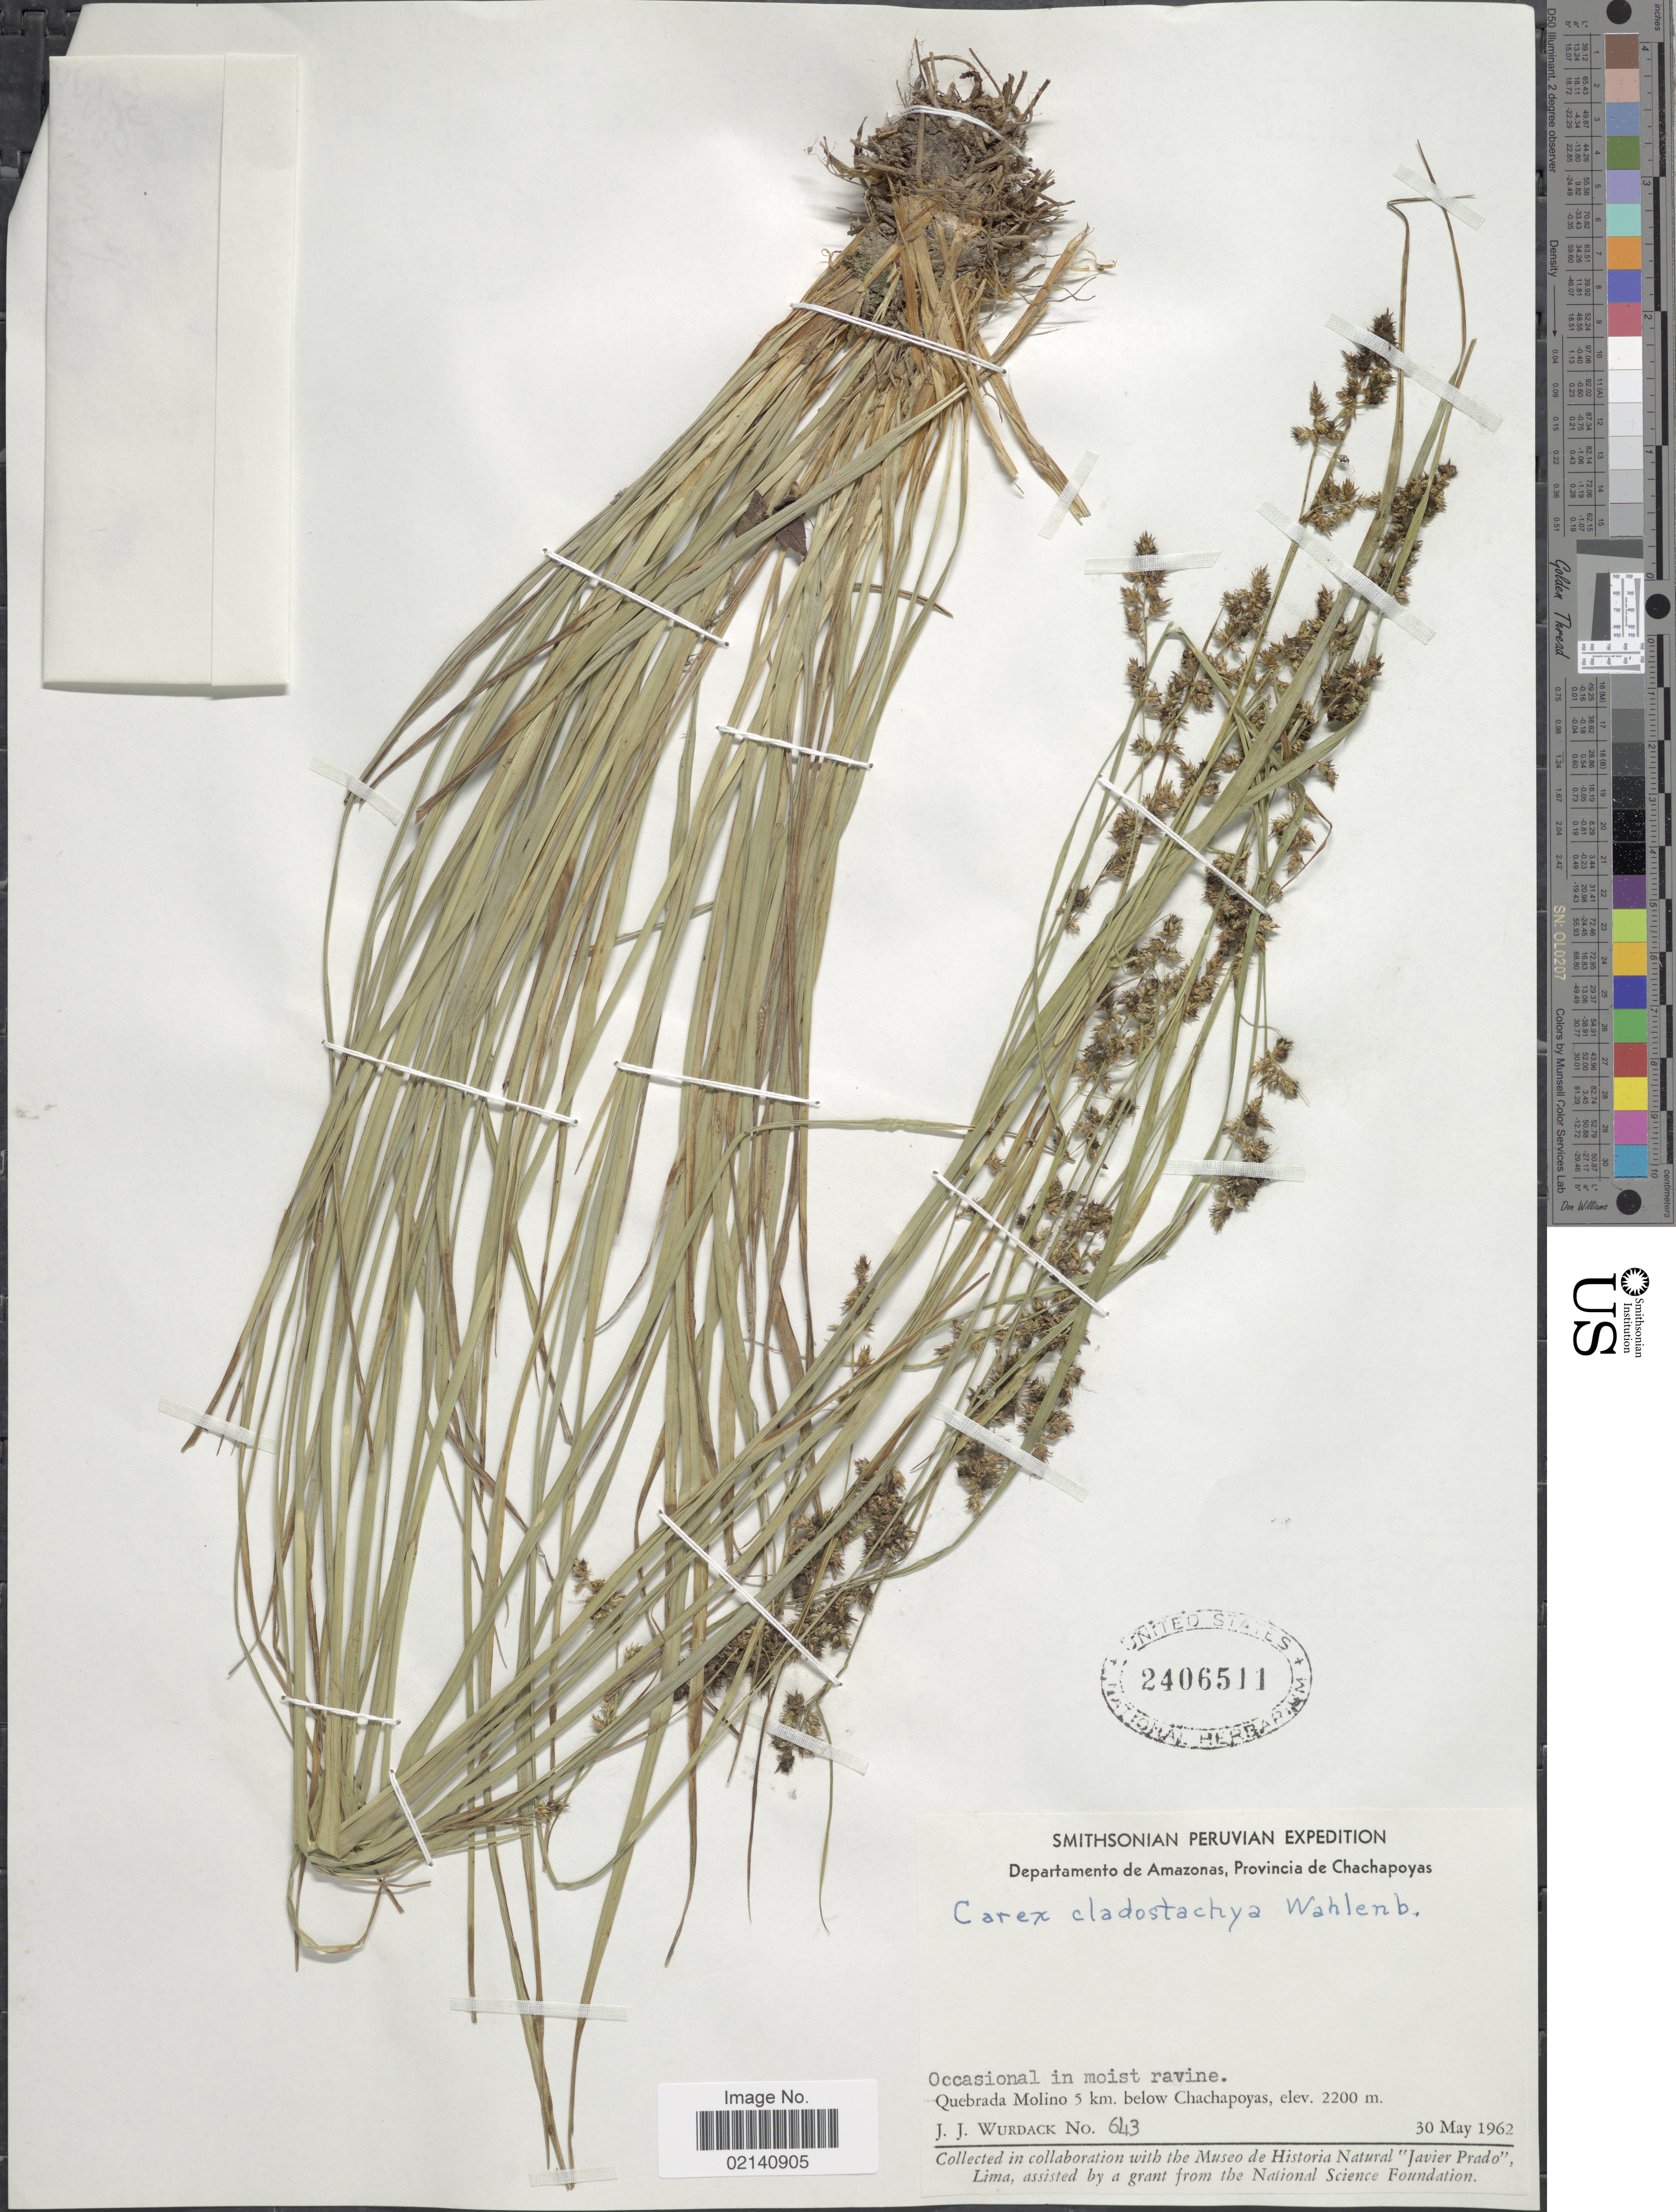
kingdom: Plantae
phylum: Tracheophyta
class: Liliopsida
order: Poales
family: Cyperaceae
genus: Carex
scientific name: Carex polystachya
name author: Sw. ex Wahlenb.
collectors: J. J. Wurdack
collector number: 643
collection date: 1962-05-30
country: Peru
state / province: Amazonas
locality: Provincia de Chchapoyas, Quebrada Molino 5 km. below Chachapoyas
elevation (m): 2200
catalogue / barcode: US 2406511